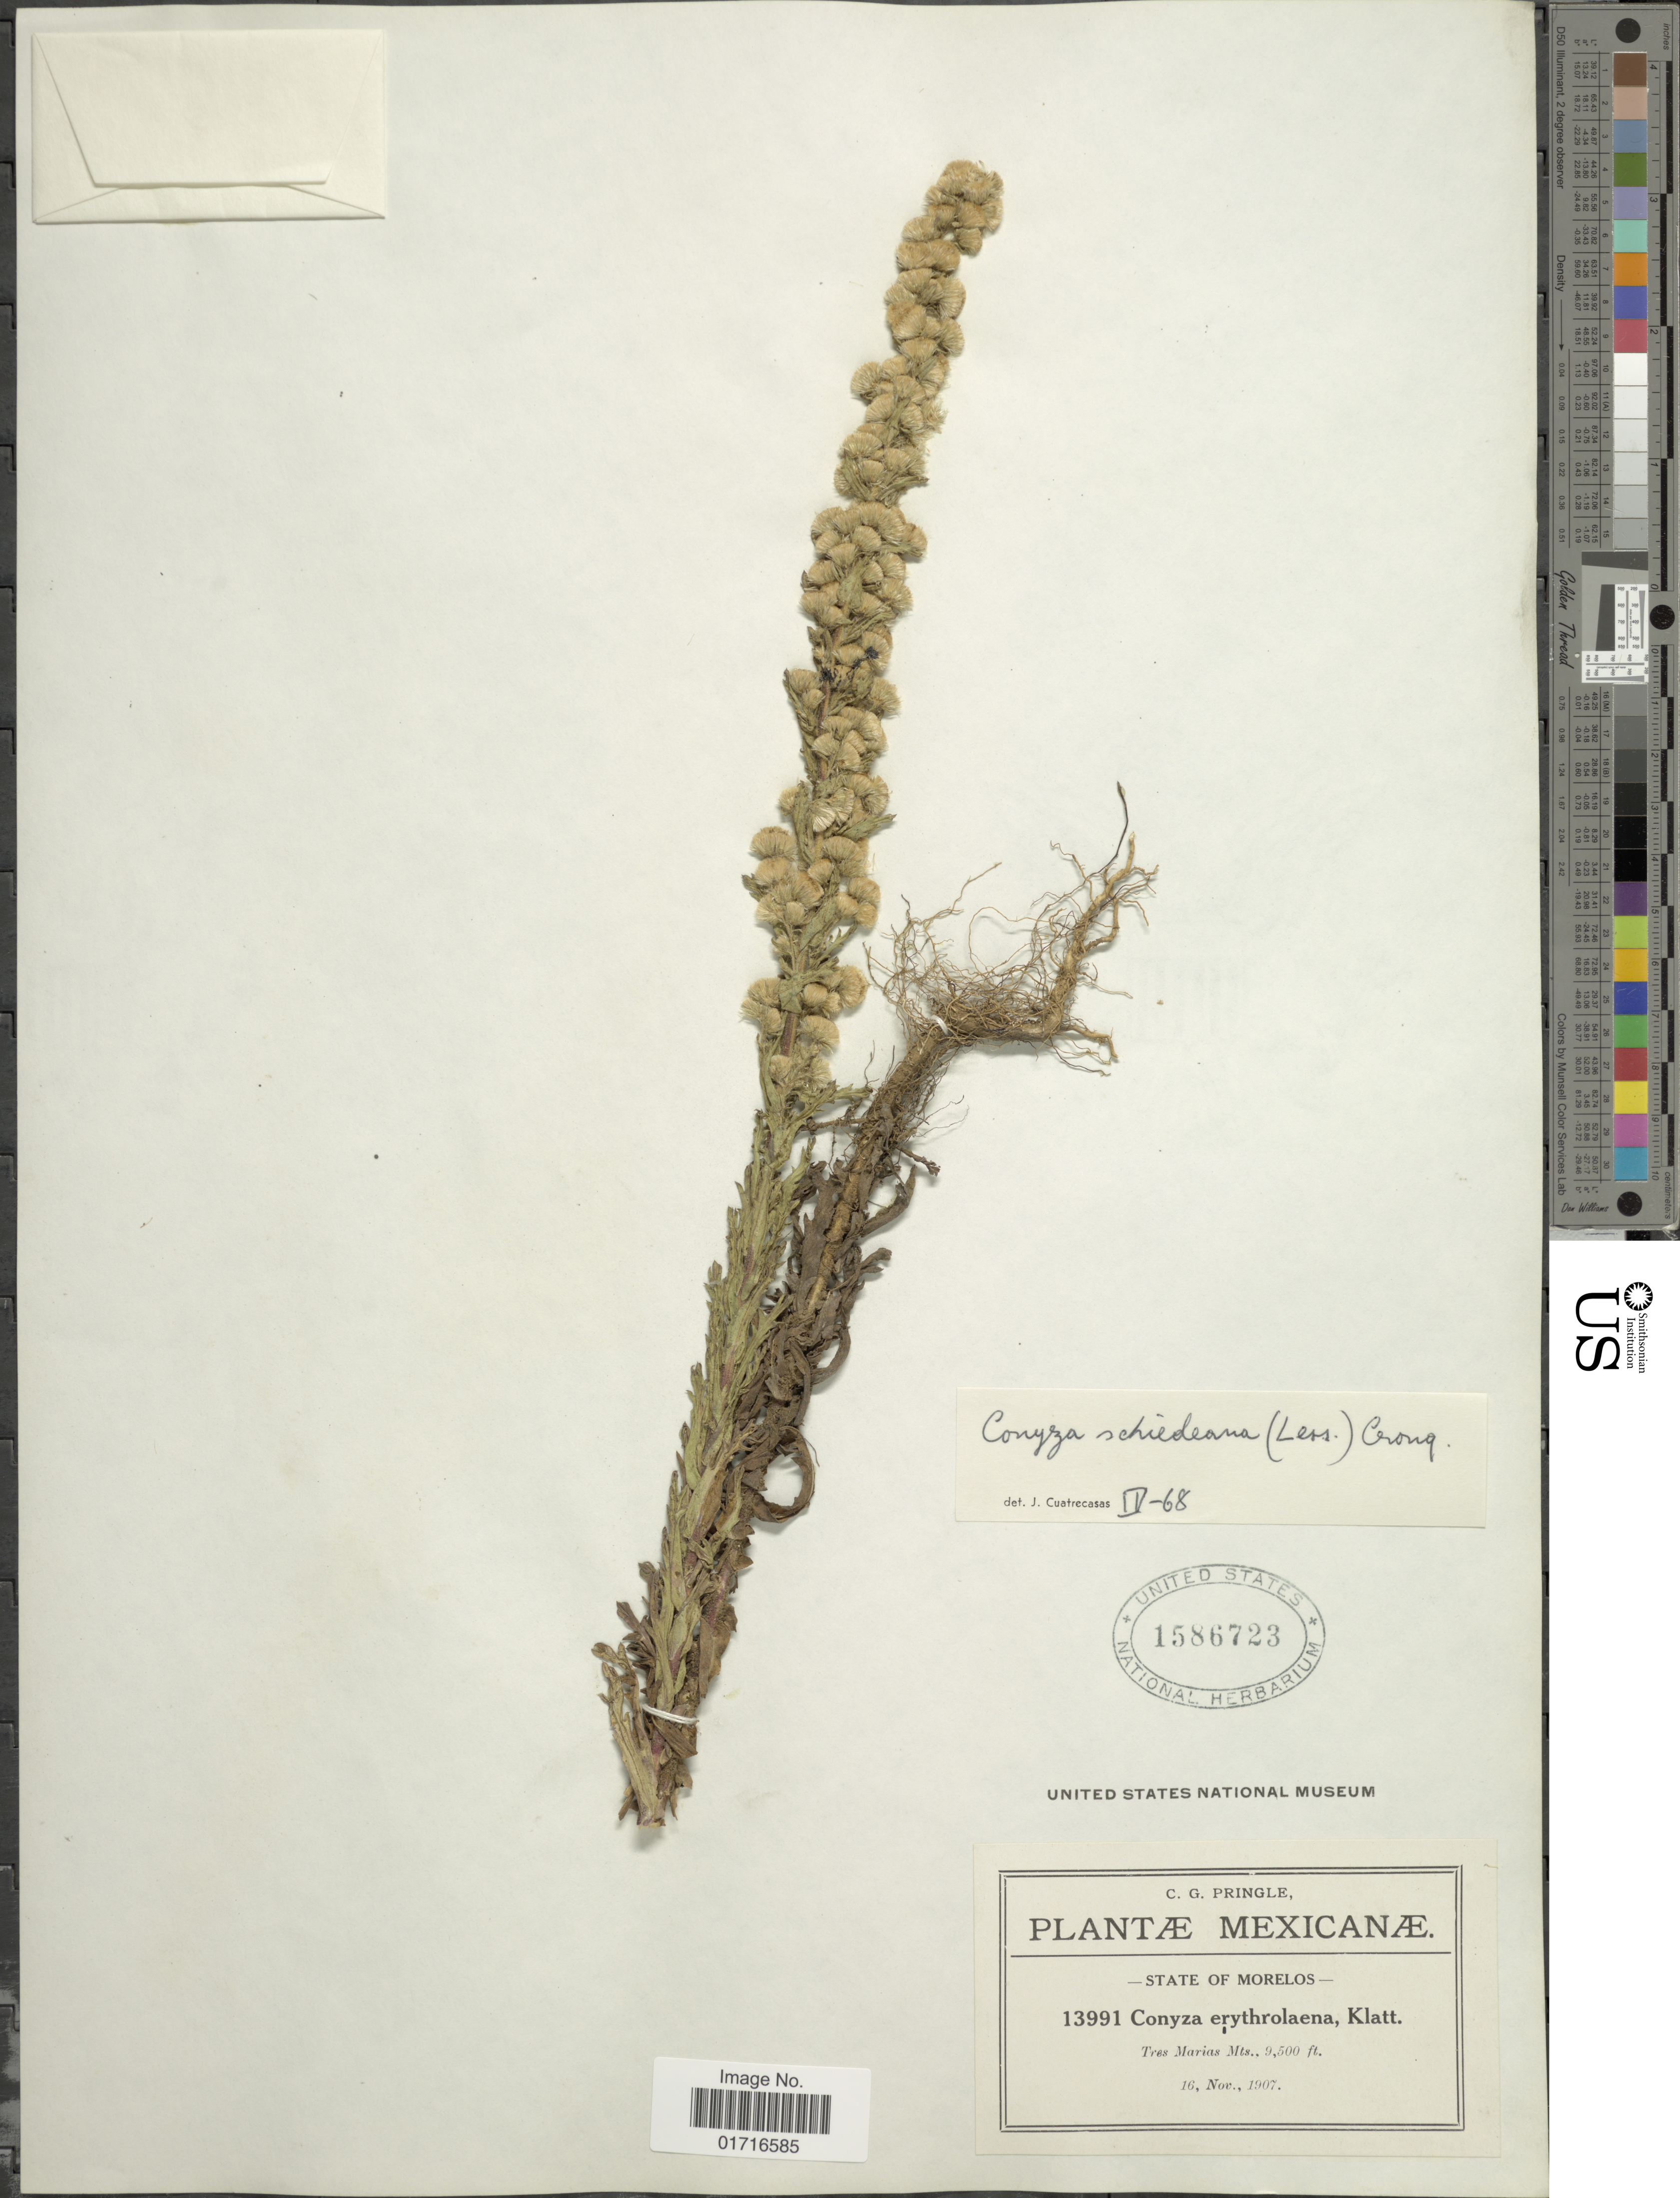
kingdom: Plantae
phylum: Tracheophyta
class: Magnoliopsida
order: Asterales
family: Asteraceae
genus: Conyza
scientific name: Conyza schiedeana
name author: (Less.) Cronq.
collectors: C. G. Pringle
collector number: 13991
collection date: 1907-11-16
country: Mexico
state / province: Morelos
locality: Tres Marias Mts.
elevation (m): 2896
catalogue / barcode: US 1586723